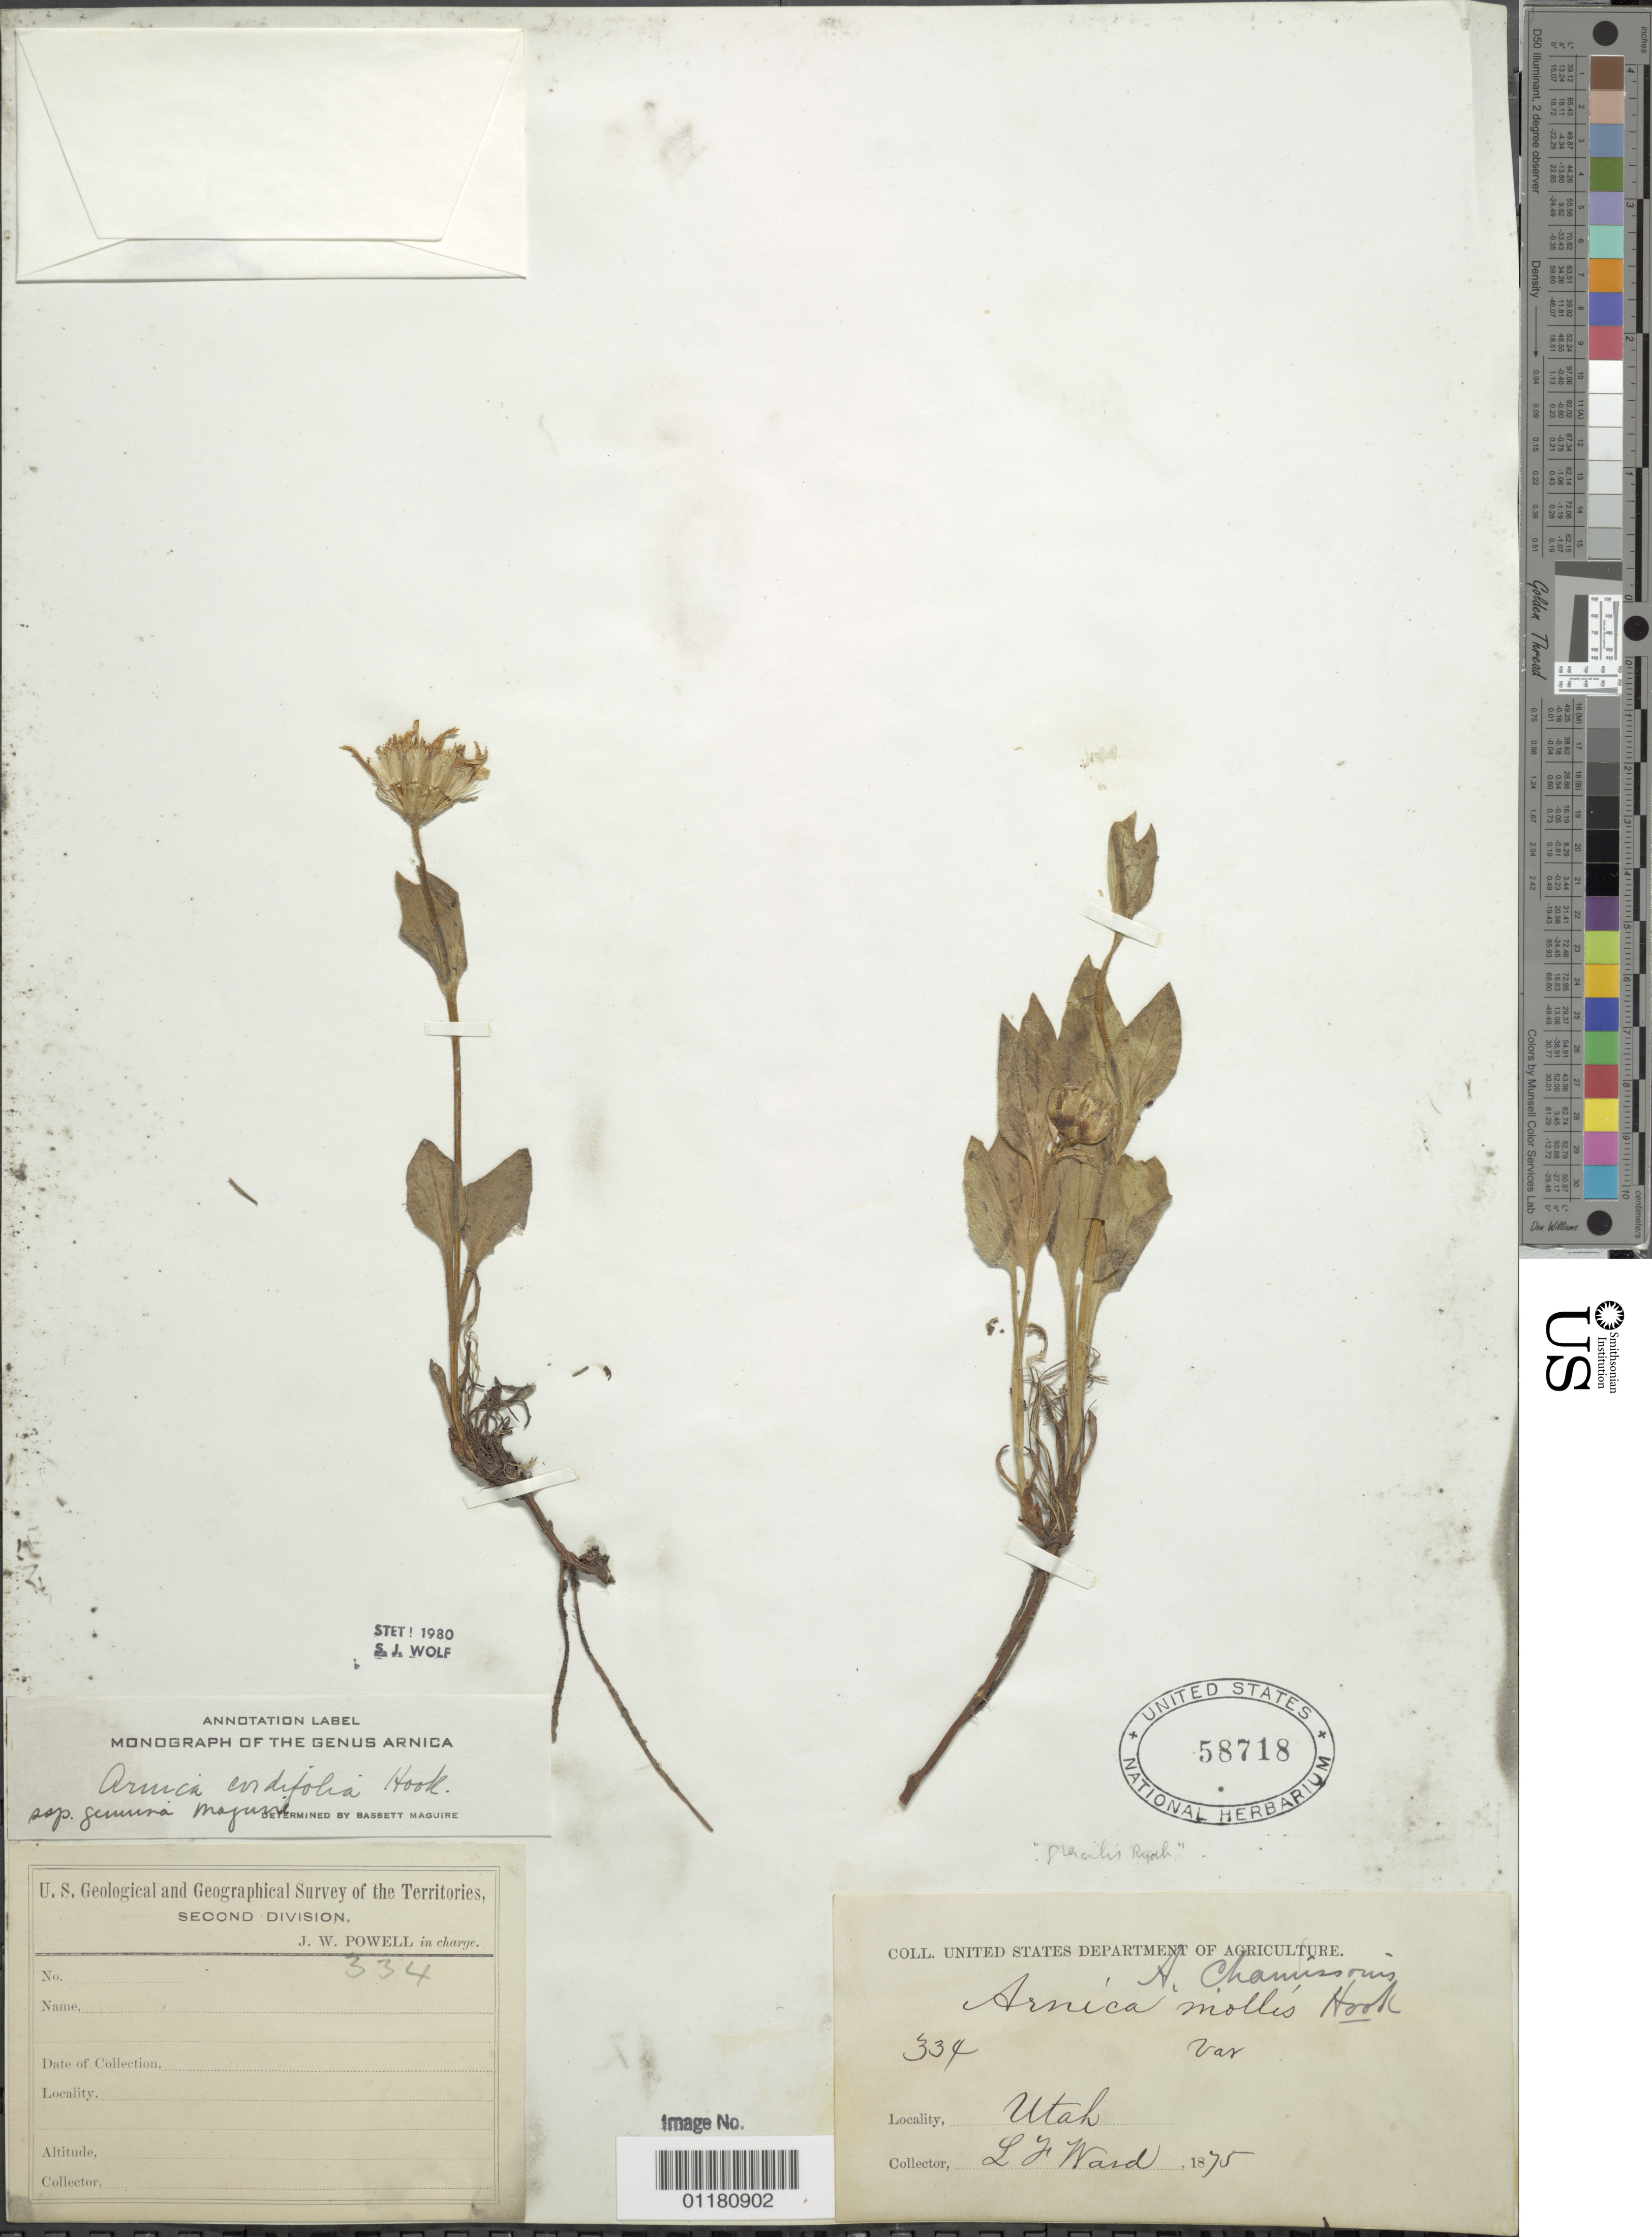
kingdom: Plantae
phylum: Tracheophyta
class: Magnoliopsida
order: Asterales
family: Asteraceae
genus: Arnica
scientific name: Arnica cordifolia subsp. genuina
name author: Maguire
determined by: Maguire, Bassett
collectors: L. F. Ward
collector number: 334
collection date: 1875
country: United States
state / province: Utah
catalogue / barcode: US 58718